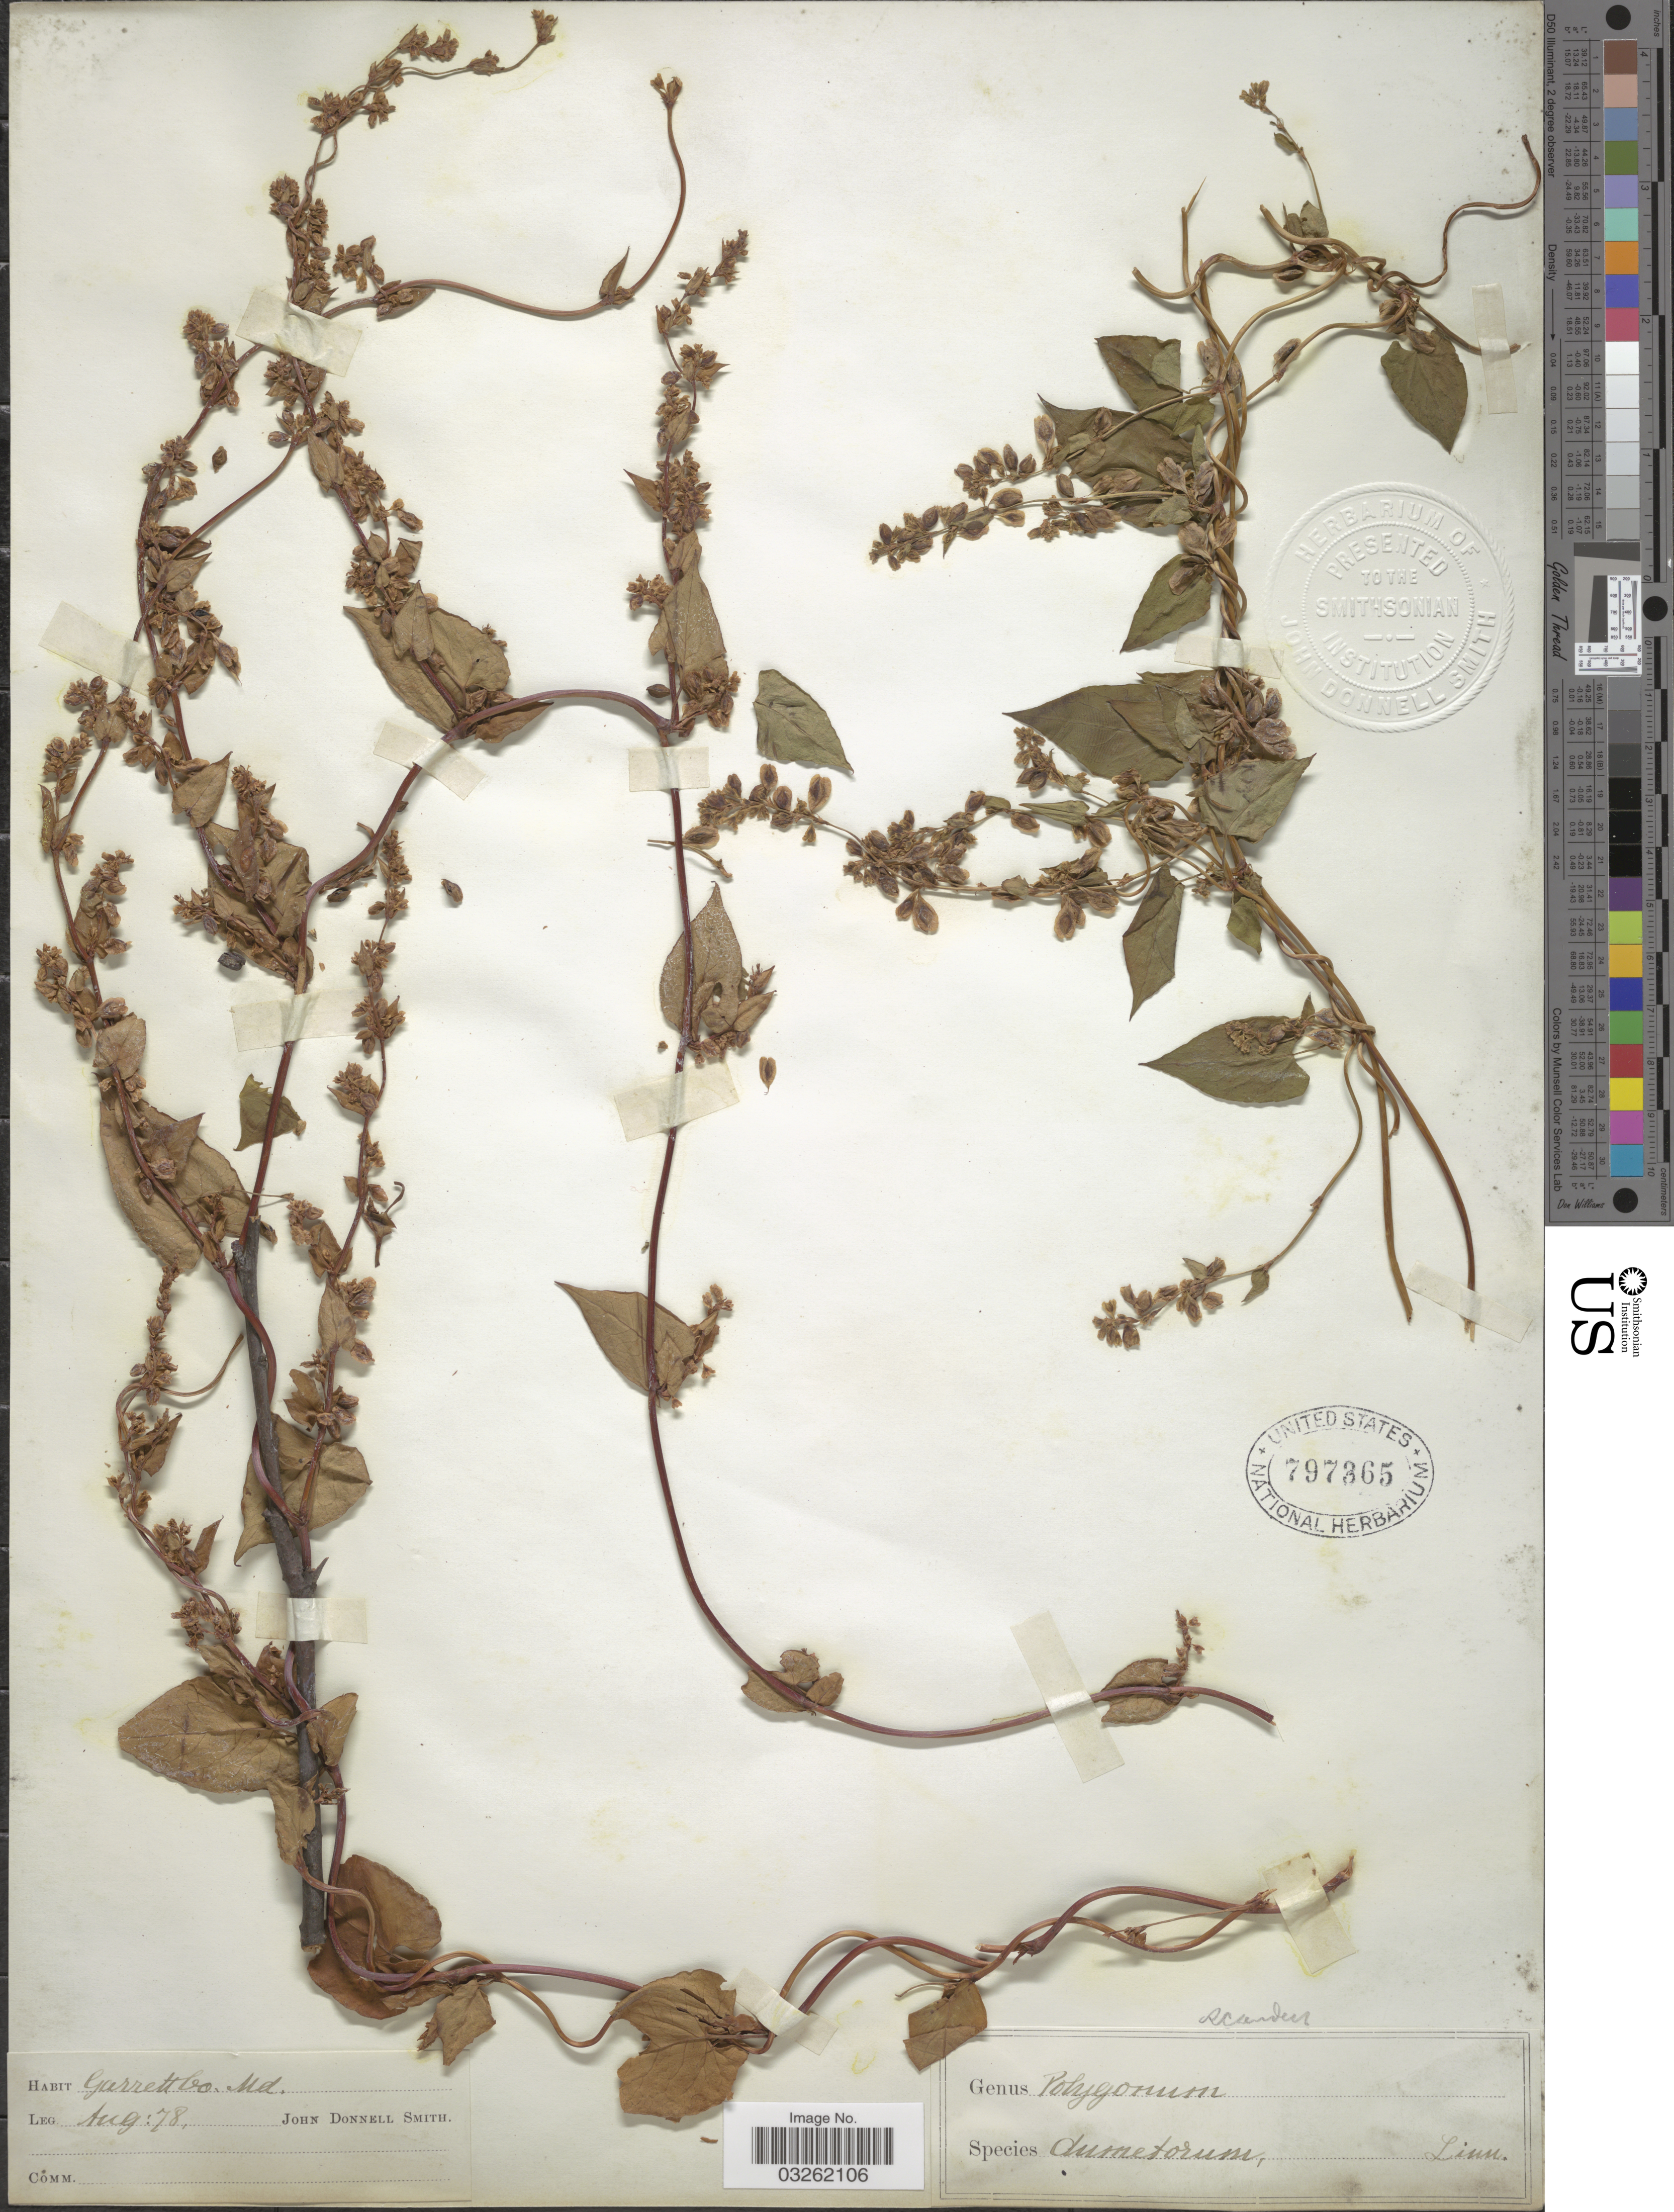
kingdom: Plantae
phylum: Tracheophyta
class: Magnoliopsida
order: Caryophyllales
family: Polygonaceae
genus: Fallopia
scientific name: Fallopia scandens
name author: (L.) Holub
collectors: J. Donnell Smith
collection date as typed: Transcribed d/m/y: /8/78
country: United States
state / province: Maryland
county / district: Garrett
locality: Garrett Co. Md.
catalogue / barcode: US 797365